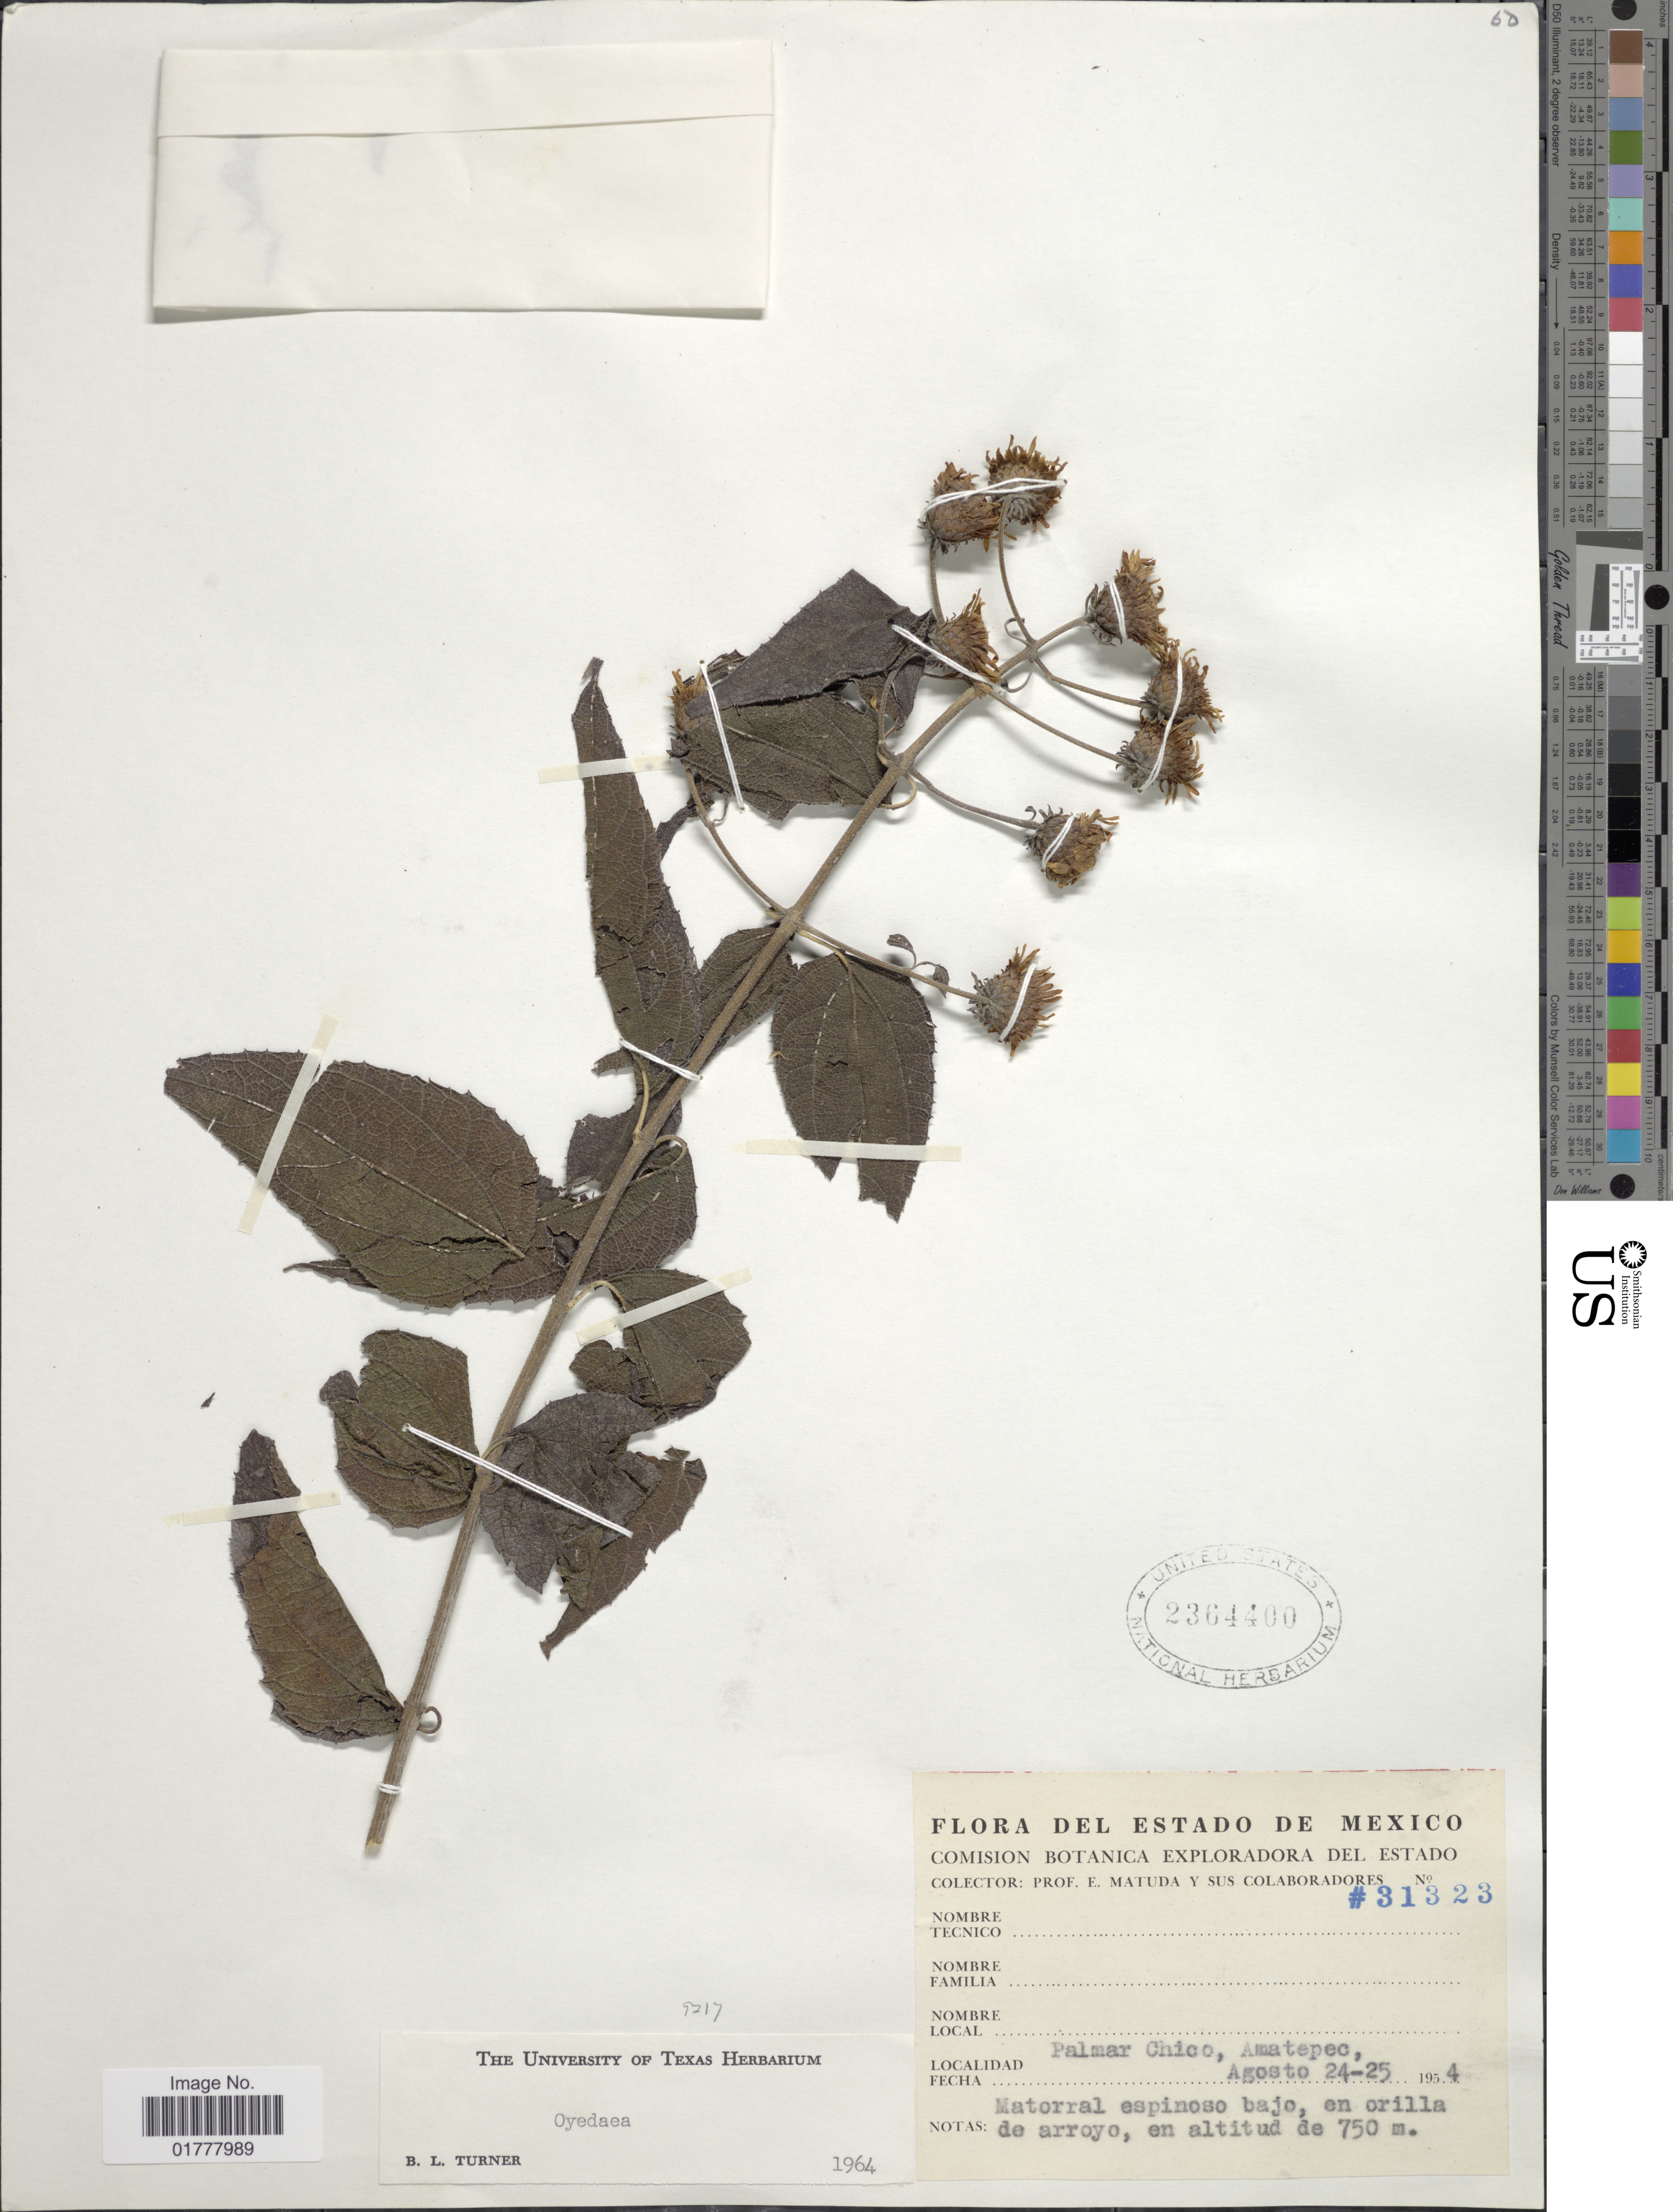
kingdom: Plantae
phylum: Tracheophyta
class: Magnoliopsida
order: Asterales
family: Asteraceae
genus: Otopappus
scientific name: Otopappus sp.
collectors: E. Matuda & et al.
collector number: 31323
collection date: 1954-08-24/1954-08-25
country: Mexico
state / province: México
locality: Del Estado De Mexico, Palmar Chico, Amatepec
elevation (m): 750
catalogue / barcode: US 2364400